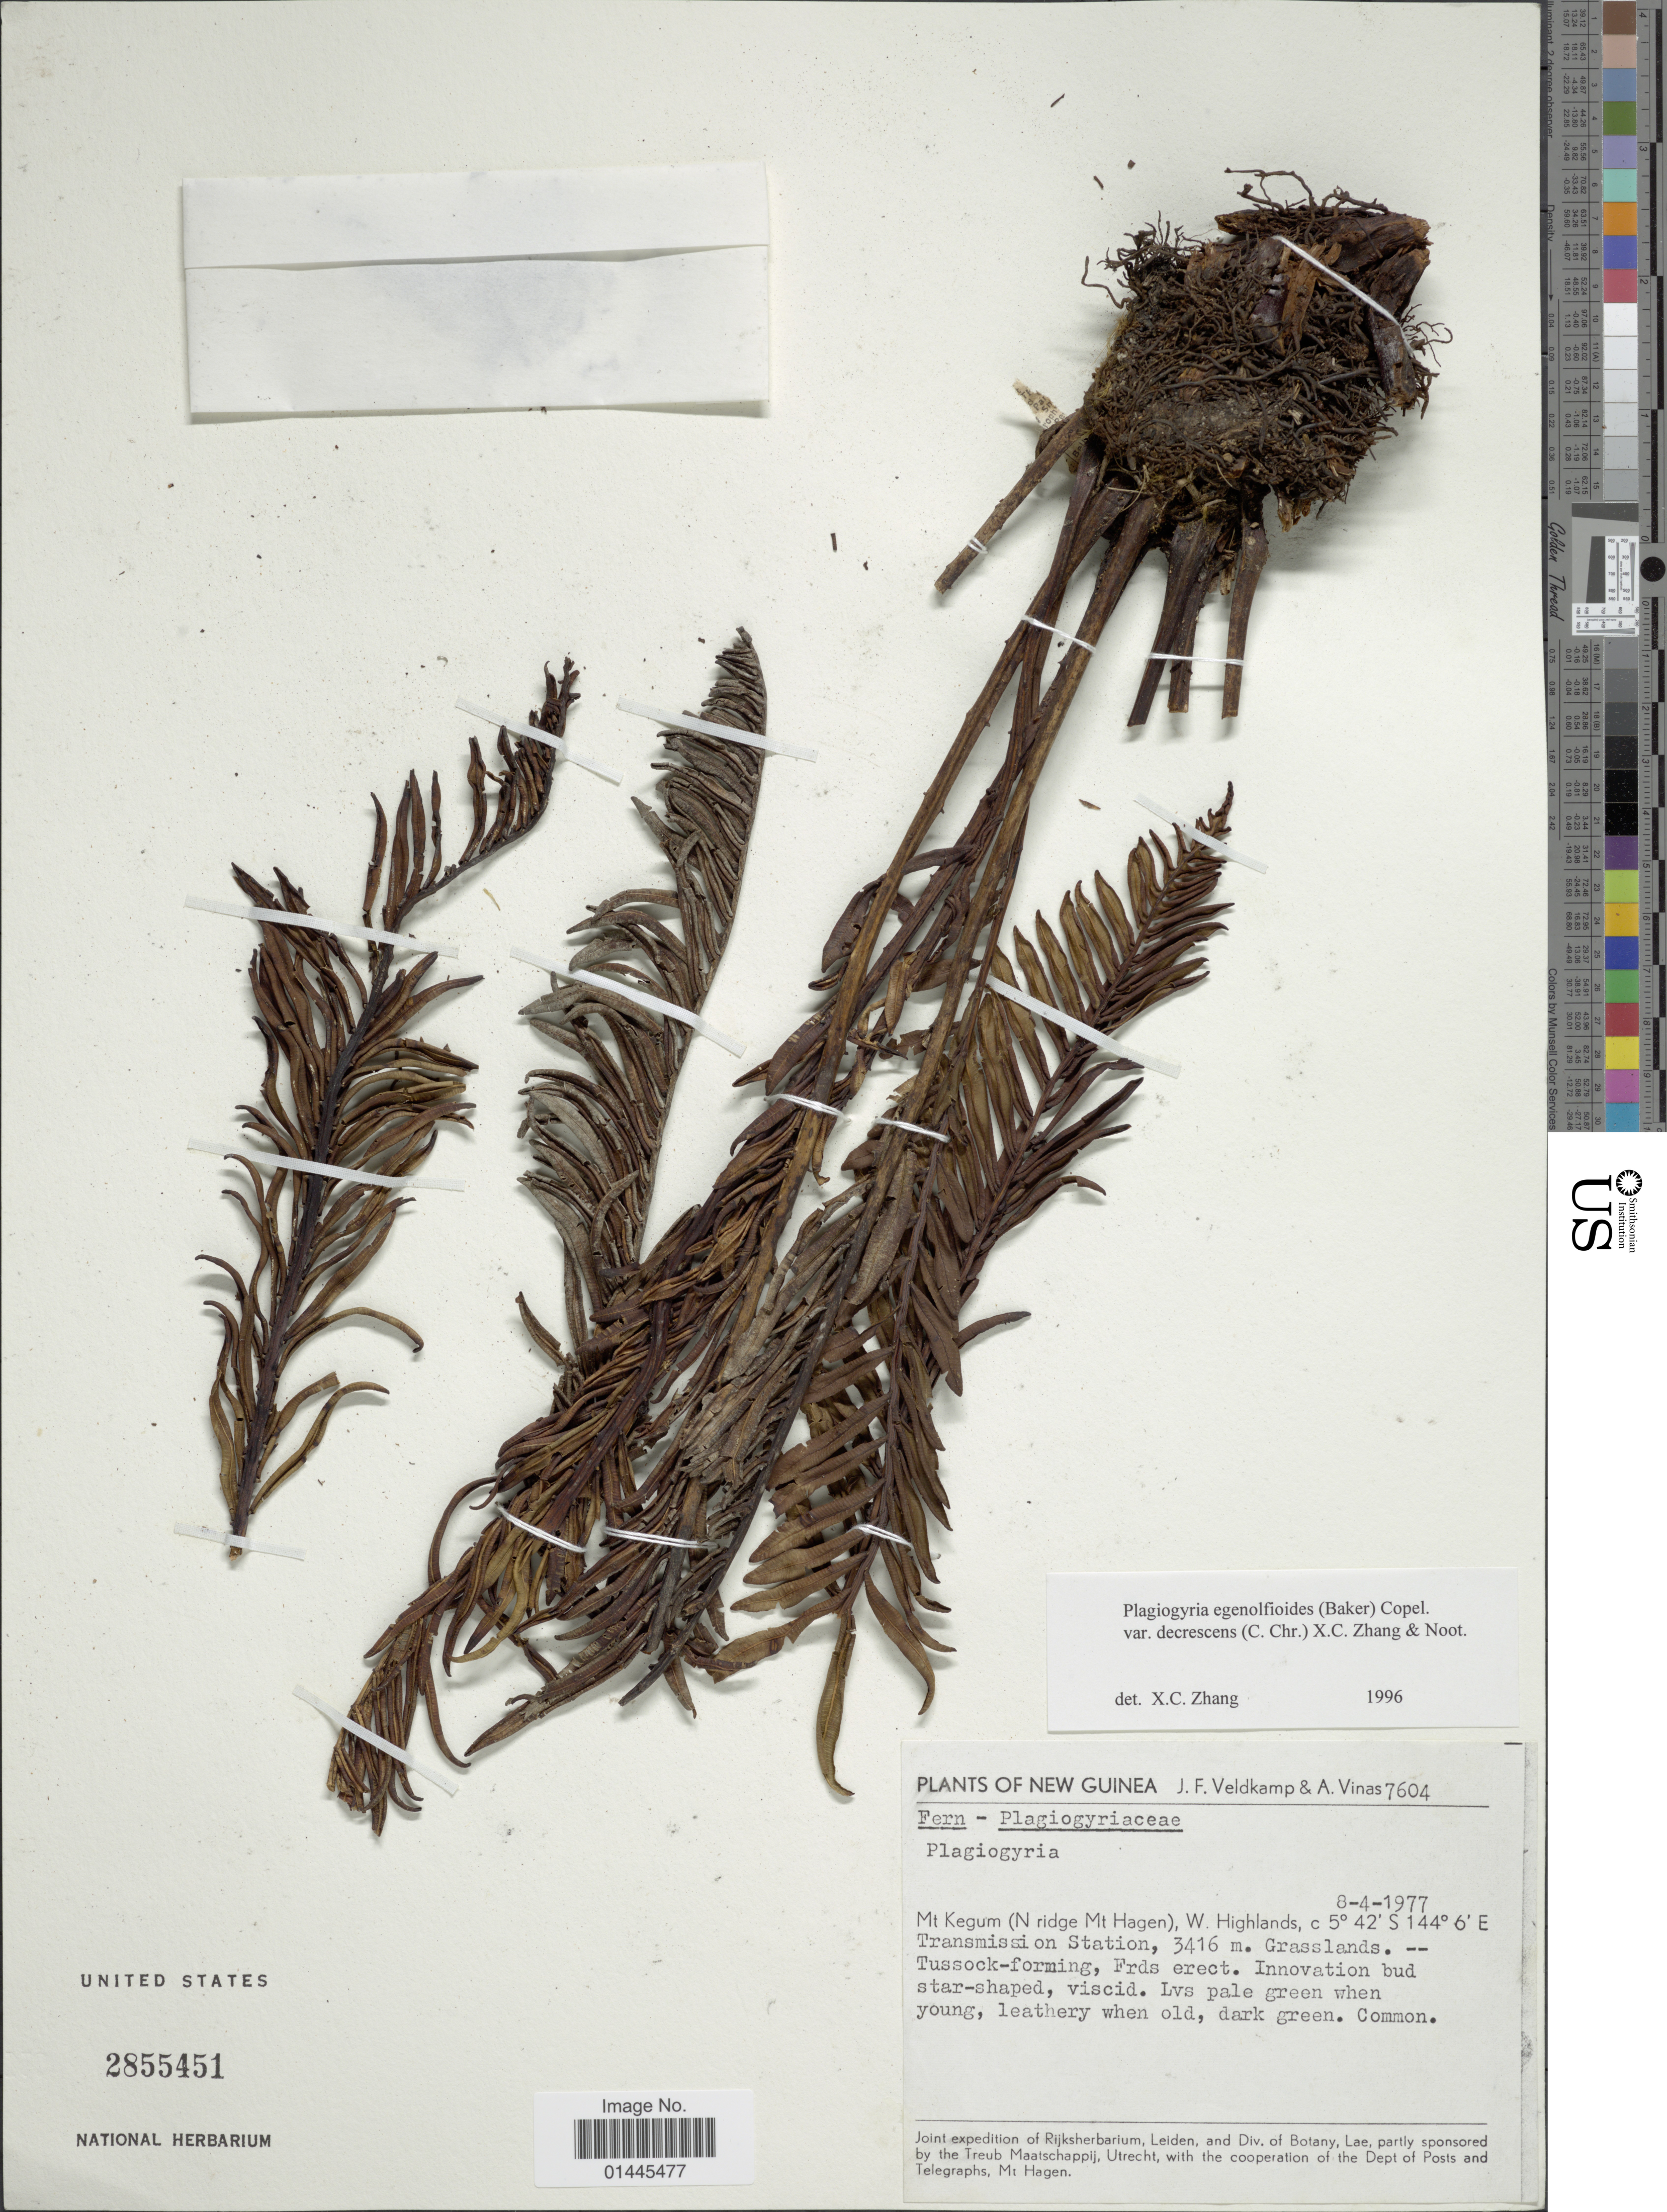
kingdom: Plantae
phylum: Tracheophyta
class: Polypodiopsida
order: Cyatheales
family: Plagiogyriaceae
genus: Plagiogyria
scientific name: Plagiogyria egenolfioides var. decrescens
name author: (C. Chr.) X.C. Zhang & Noot.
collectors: J. F. Veldkamp & A. Vinas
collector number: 7604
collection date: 1977-04-08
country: Papua New Guinea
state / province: Western Highlands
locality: Mt Kegum (N ridge Mt Hagen), Transmission Station.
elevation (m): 3416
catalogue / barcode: US 2855451